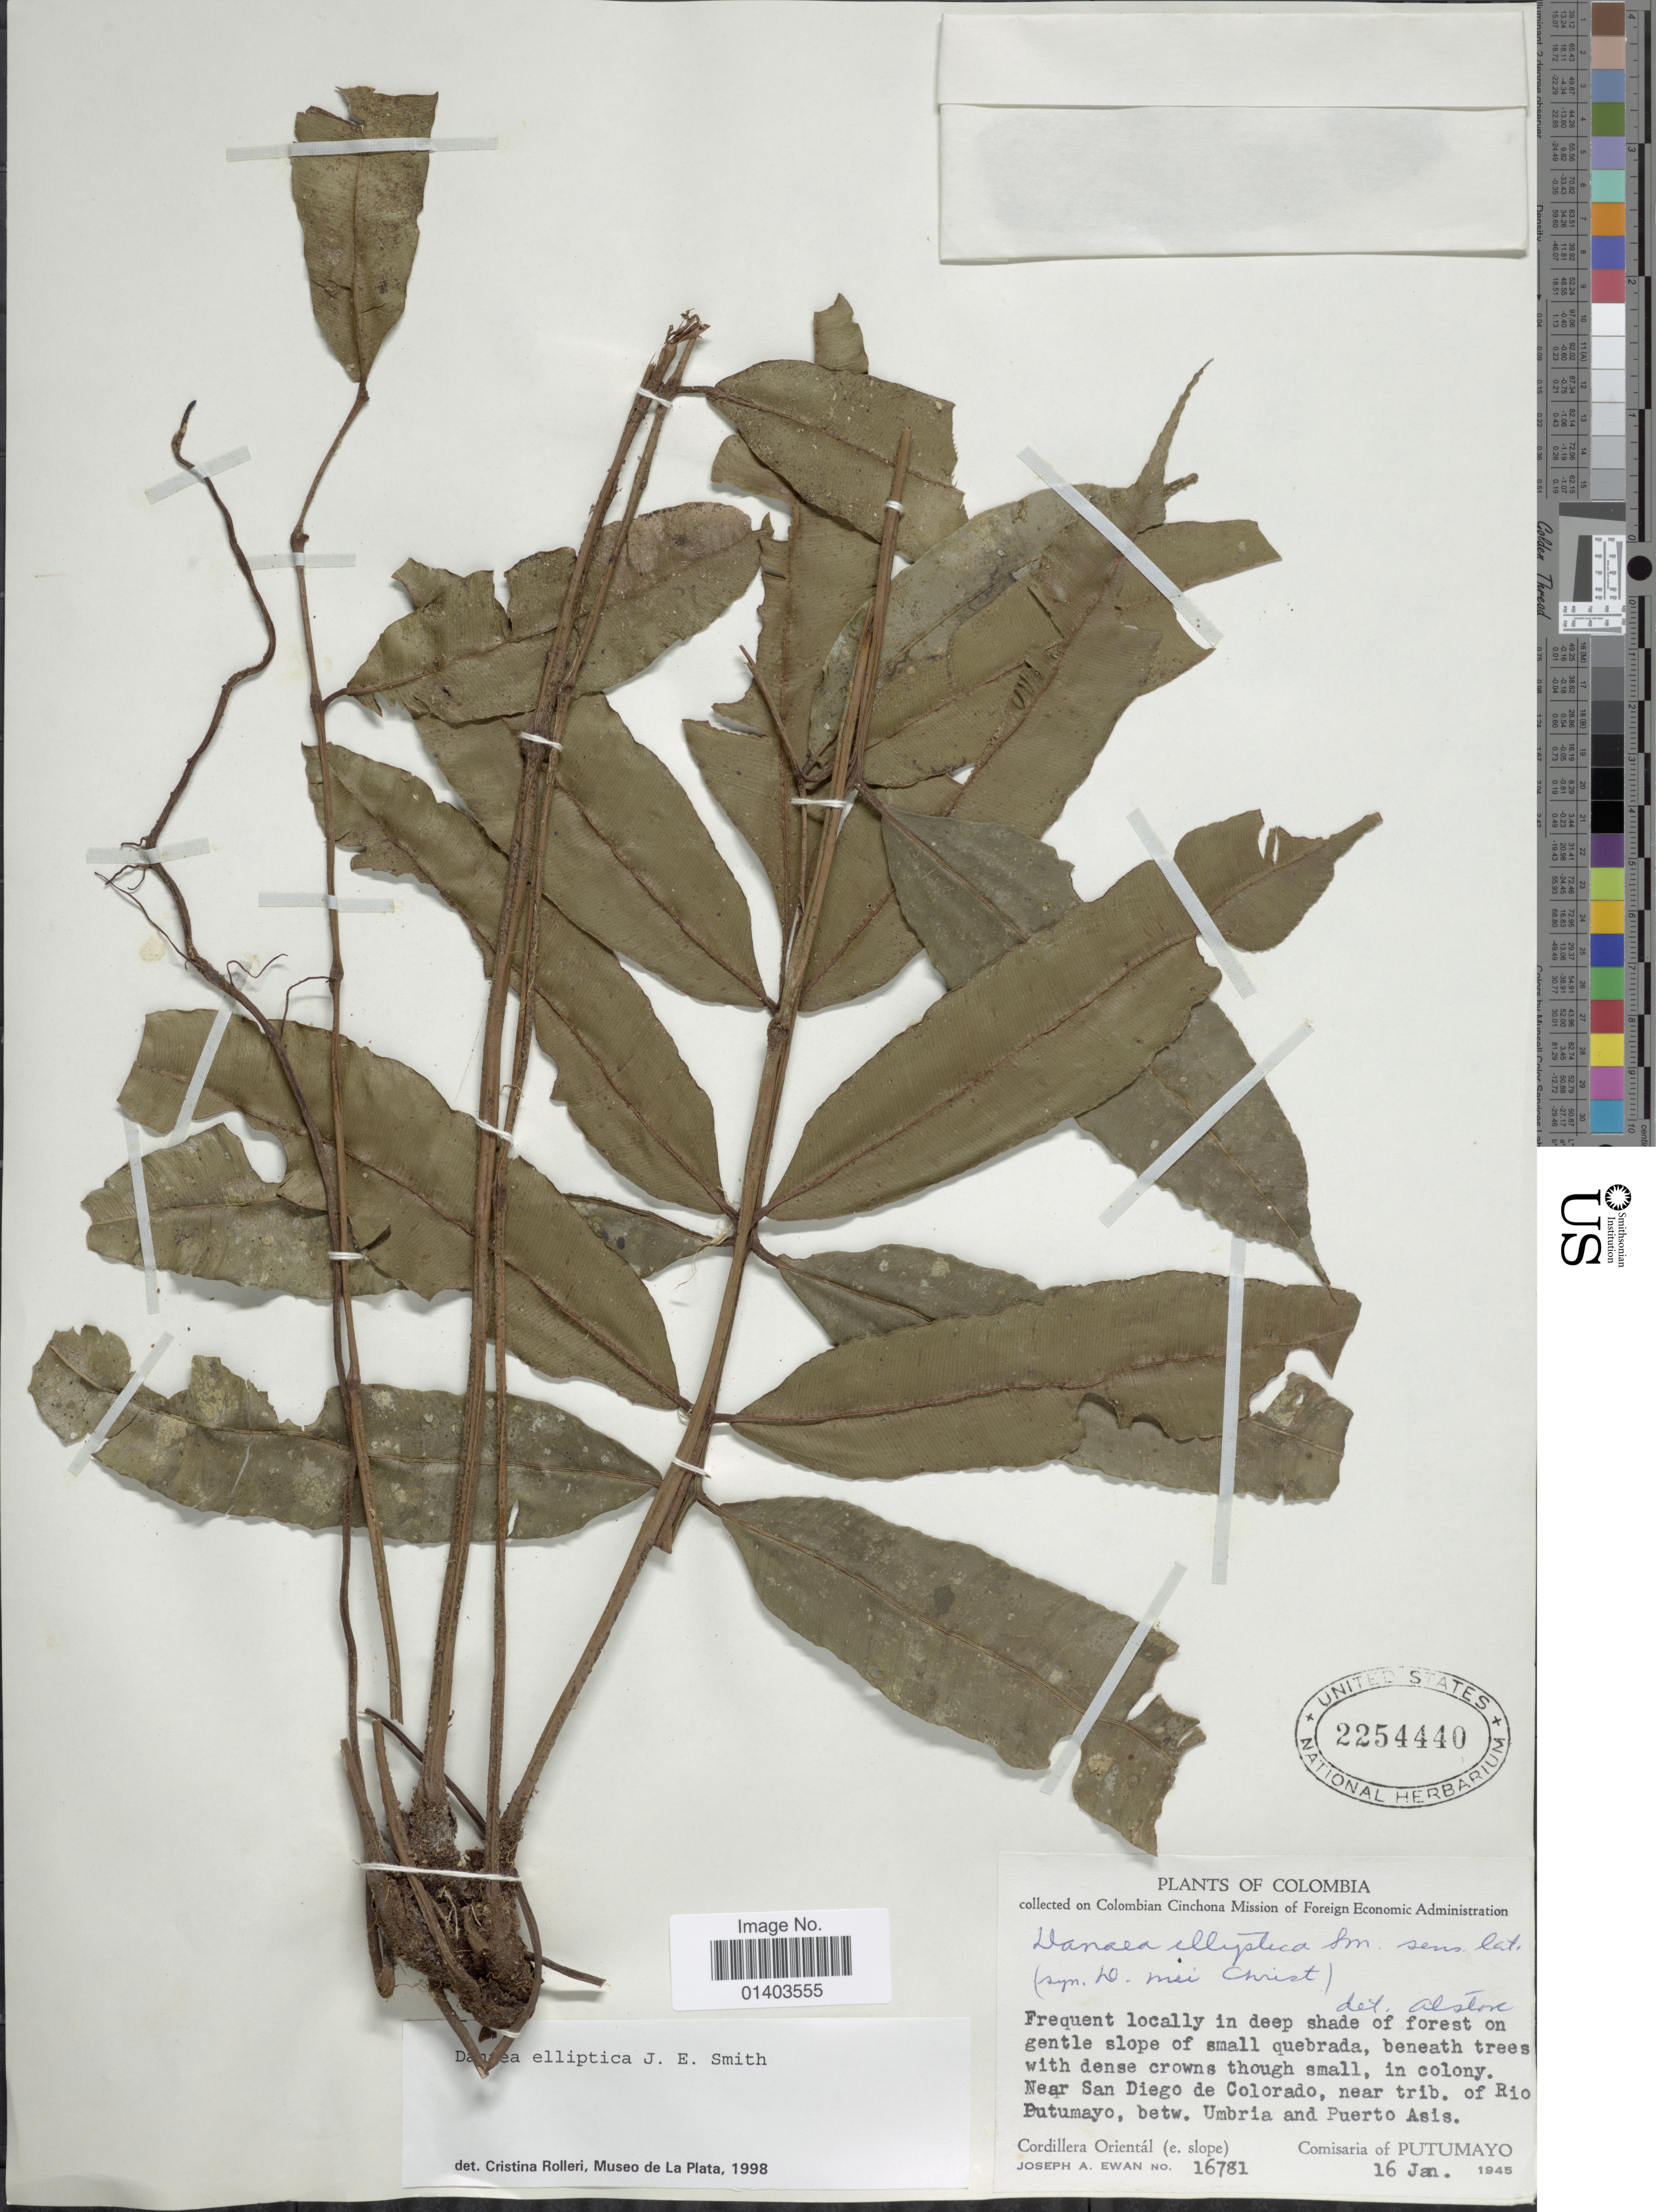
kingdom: Plantae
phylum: Tracheophyta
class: Polypodiopsida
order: Marattiales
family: Marattiaceae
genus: Danaea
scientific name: Danaea elliptica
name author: Sm.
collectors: J. A. Ewan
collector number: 16781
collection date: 1945-01-16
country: Colombia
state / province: Putumayo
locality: Near San Diego de Colorado, near trib, of Rio Putumayo, betwe Umbria and Puerto Asis, Cordillera Orientál (e.slope), Comisaria of Putumayo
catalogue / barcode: US 2254440